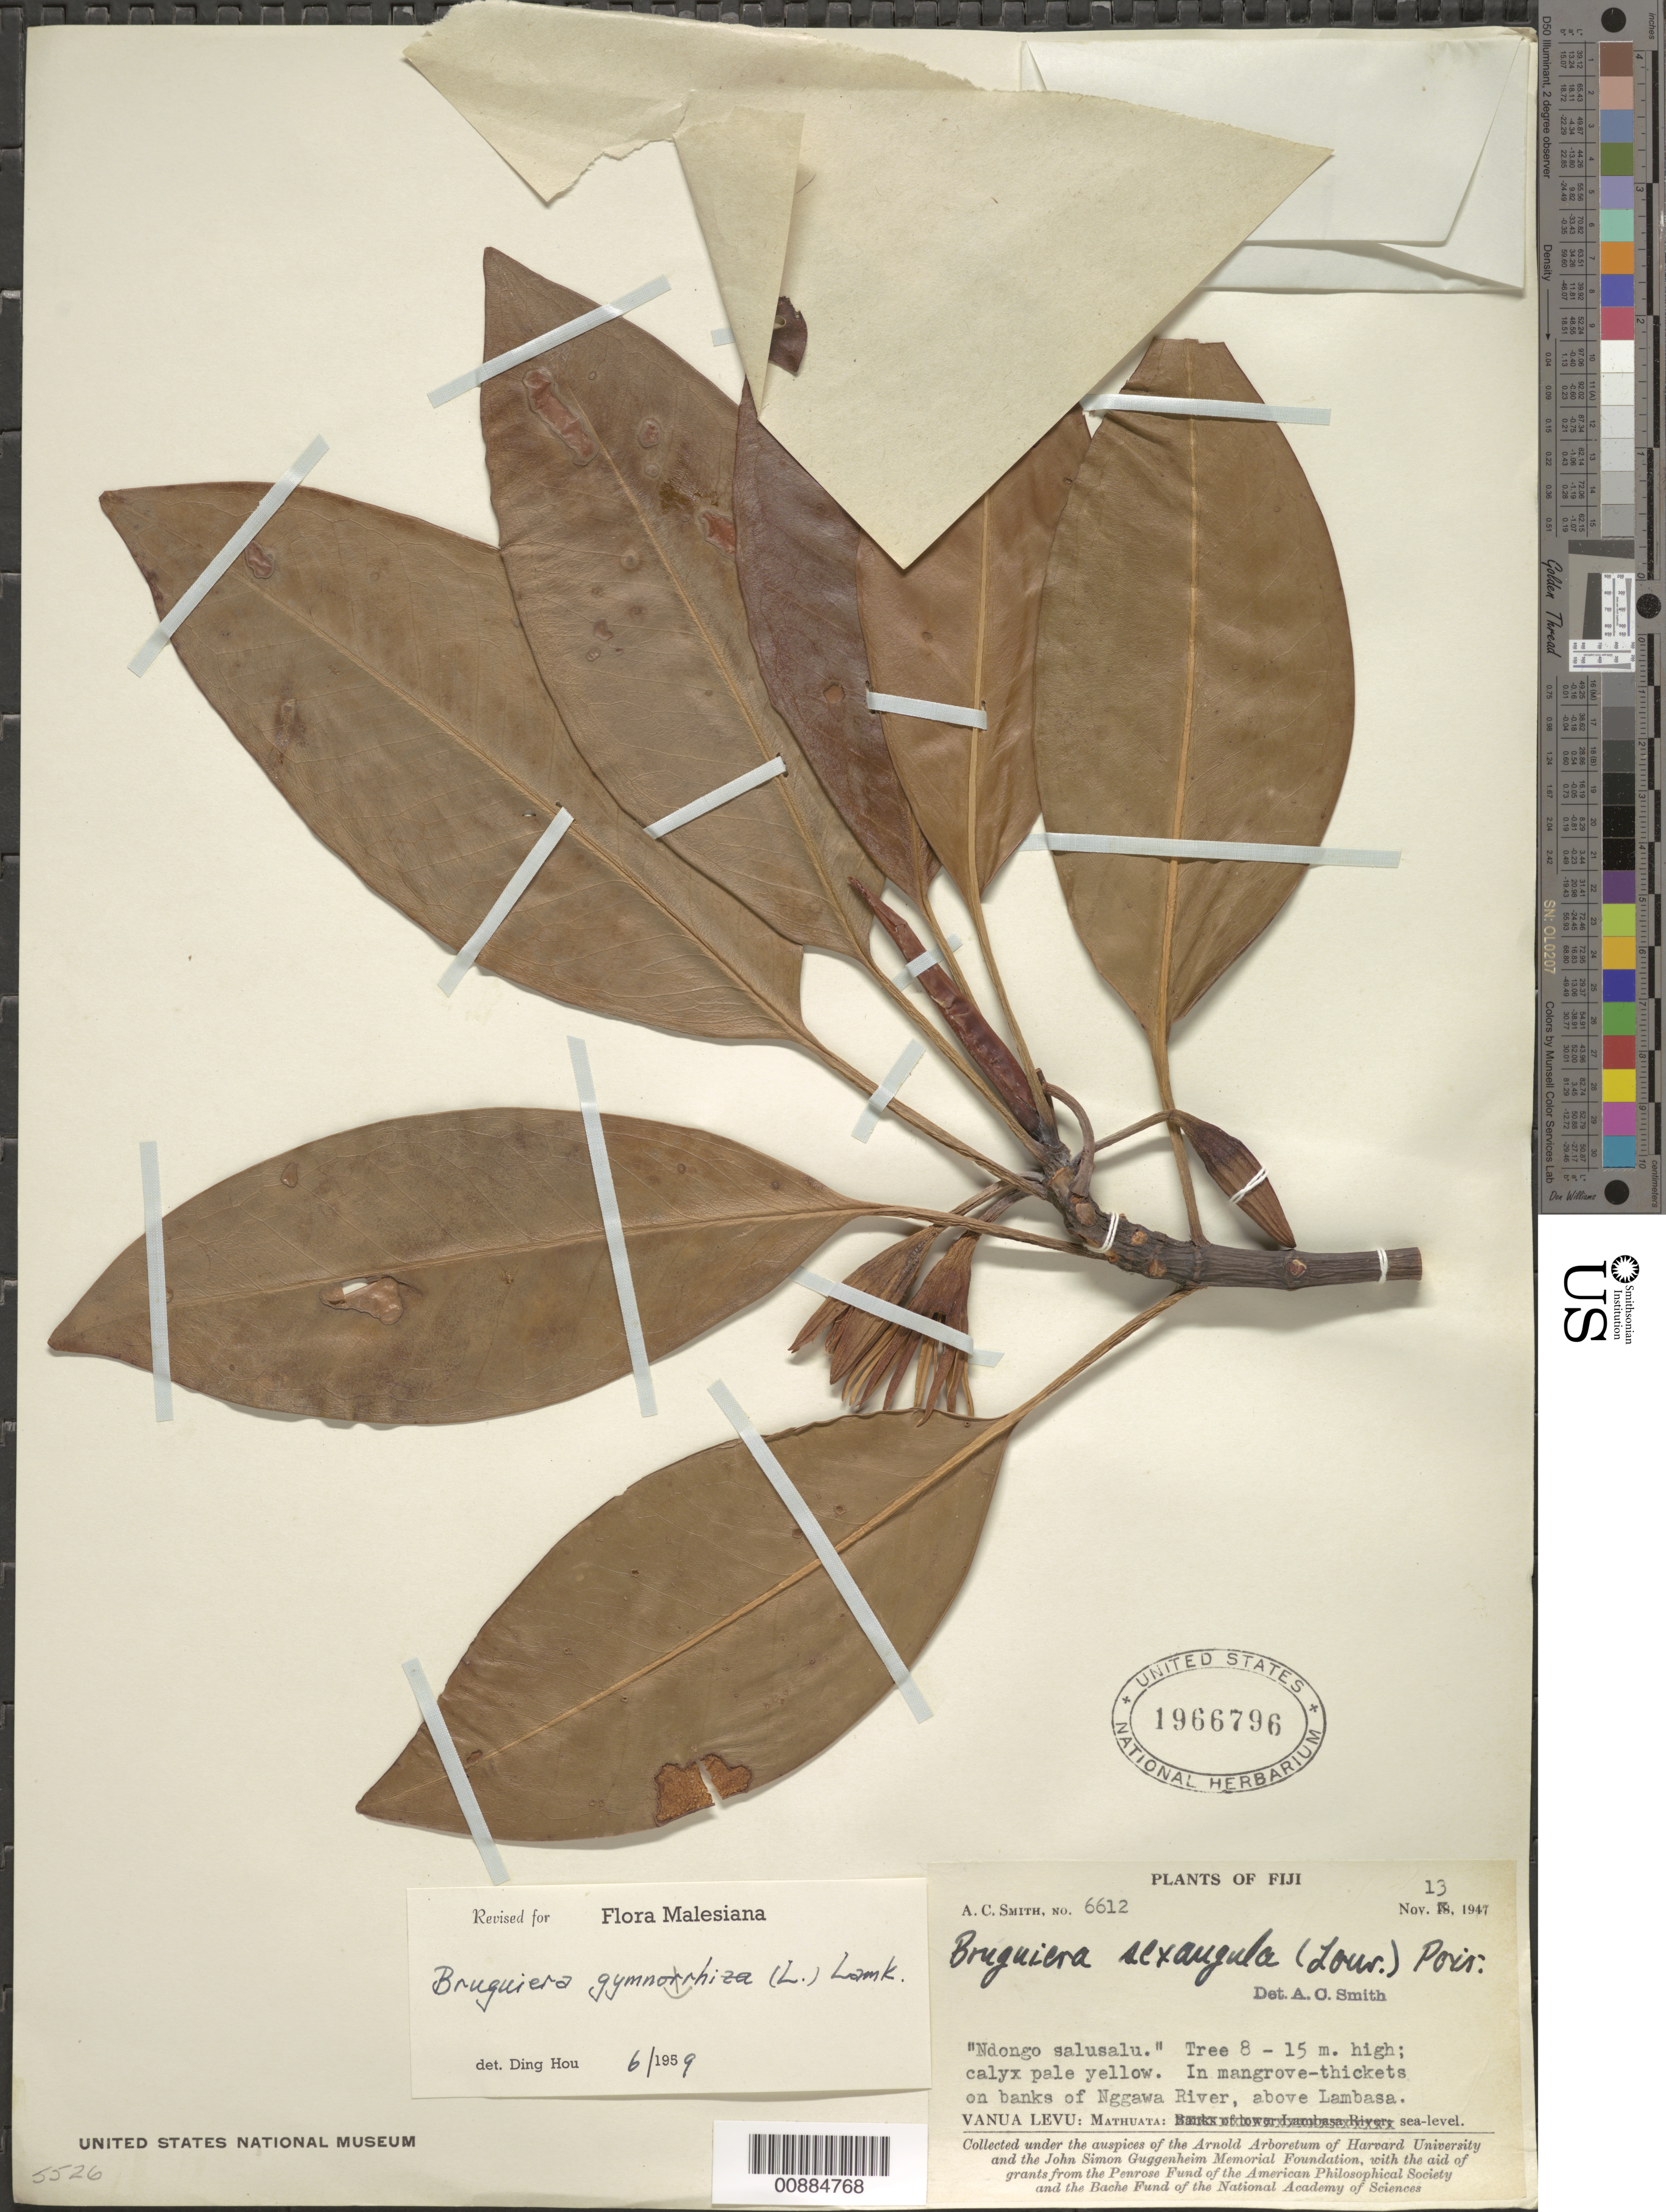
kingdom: Plantae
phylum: Tracheophyta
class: Magnoliopsida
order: Malpighiales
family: Rhizophoraceae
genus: Bruguiera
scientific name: Bruguiera gymnorhiza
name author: (L.) Savigny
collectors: C. A. Smith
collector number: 6612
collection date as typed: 18 Nov 1947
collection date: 1947-11-18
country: Fiji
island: Macuata-i-wai [Mathuata-i-wai]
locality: Vanua Levu: Mathuata: Banks of lower Lambasa River.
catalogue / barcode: US 1966796